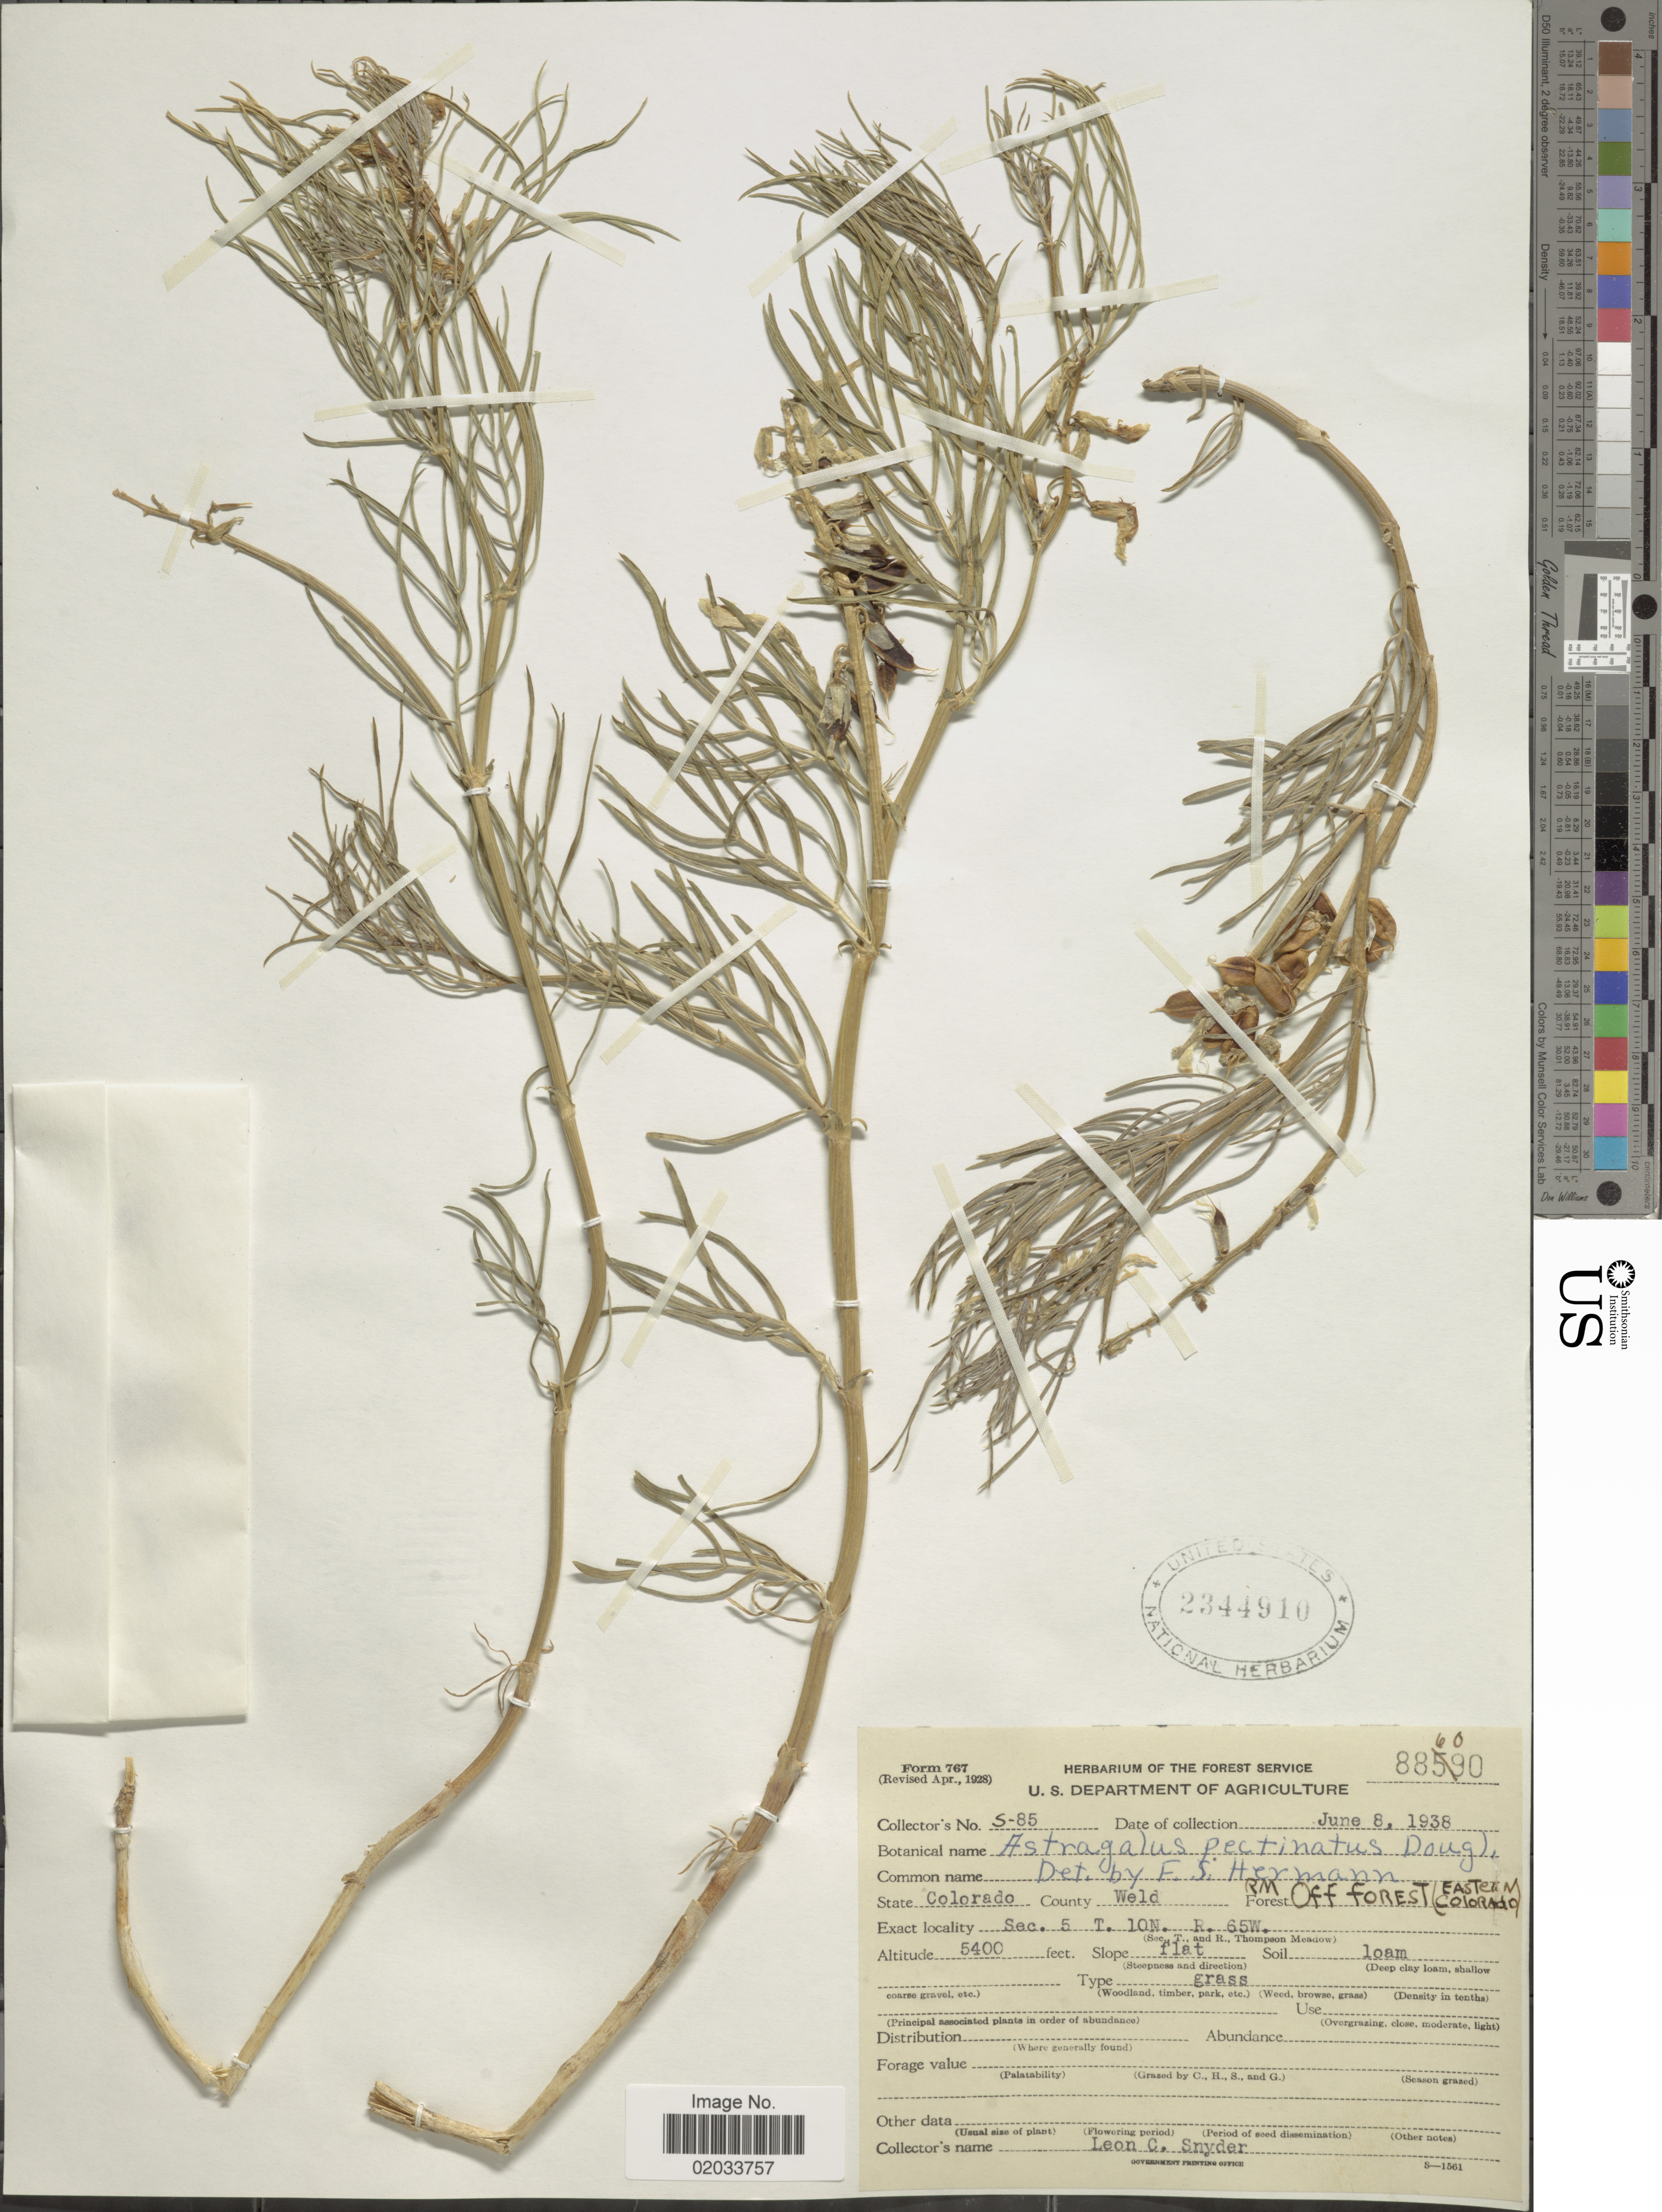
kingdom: Plantae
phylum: Tracheophyta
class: Magnoliopsida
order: Fabales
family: Fabaceae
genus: Astragalus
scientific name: Astragalus pectinatus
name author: (Hook.) G. Don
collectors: L. Snyder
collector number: S-85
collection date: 1938-06-08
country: United States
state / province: Colorado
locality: County Wed, Rm Off forest (Eastern Colorado), Sec 5 T. 10N R. 65W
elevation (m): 1646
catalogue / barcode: US 2344910